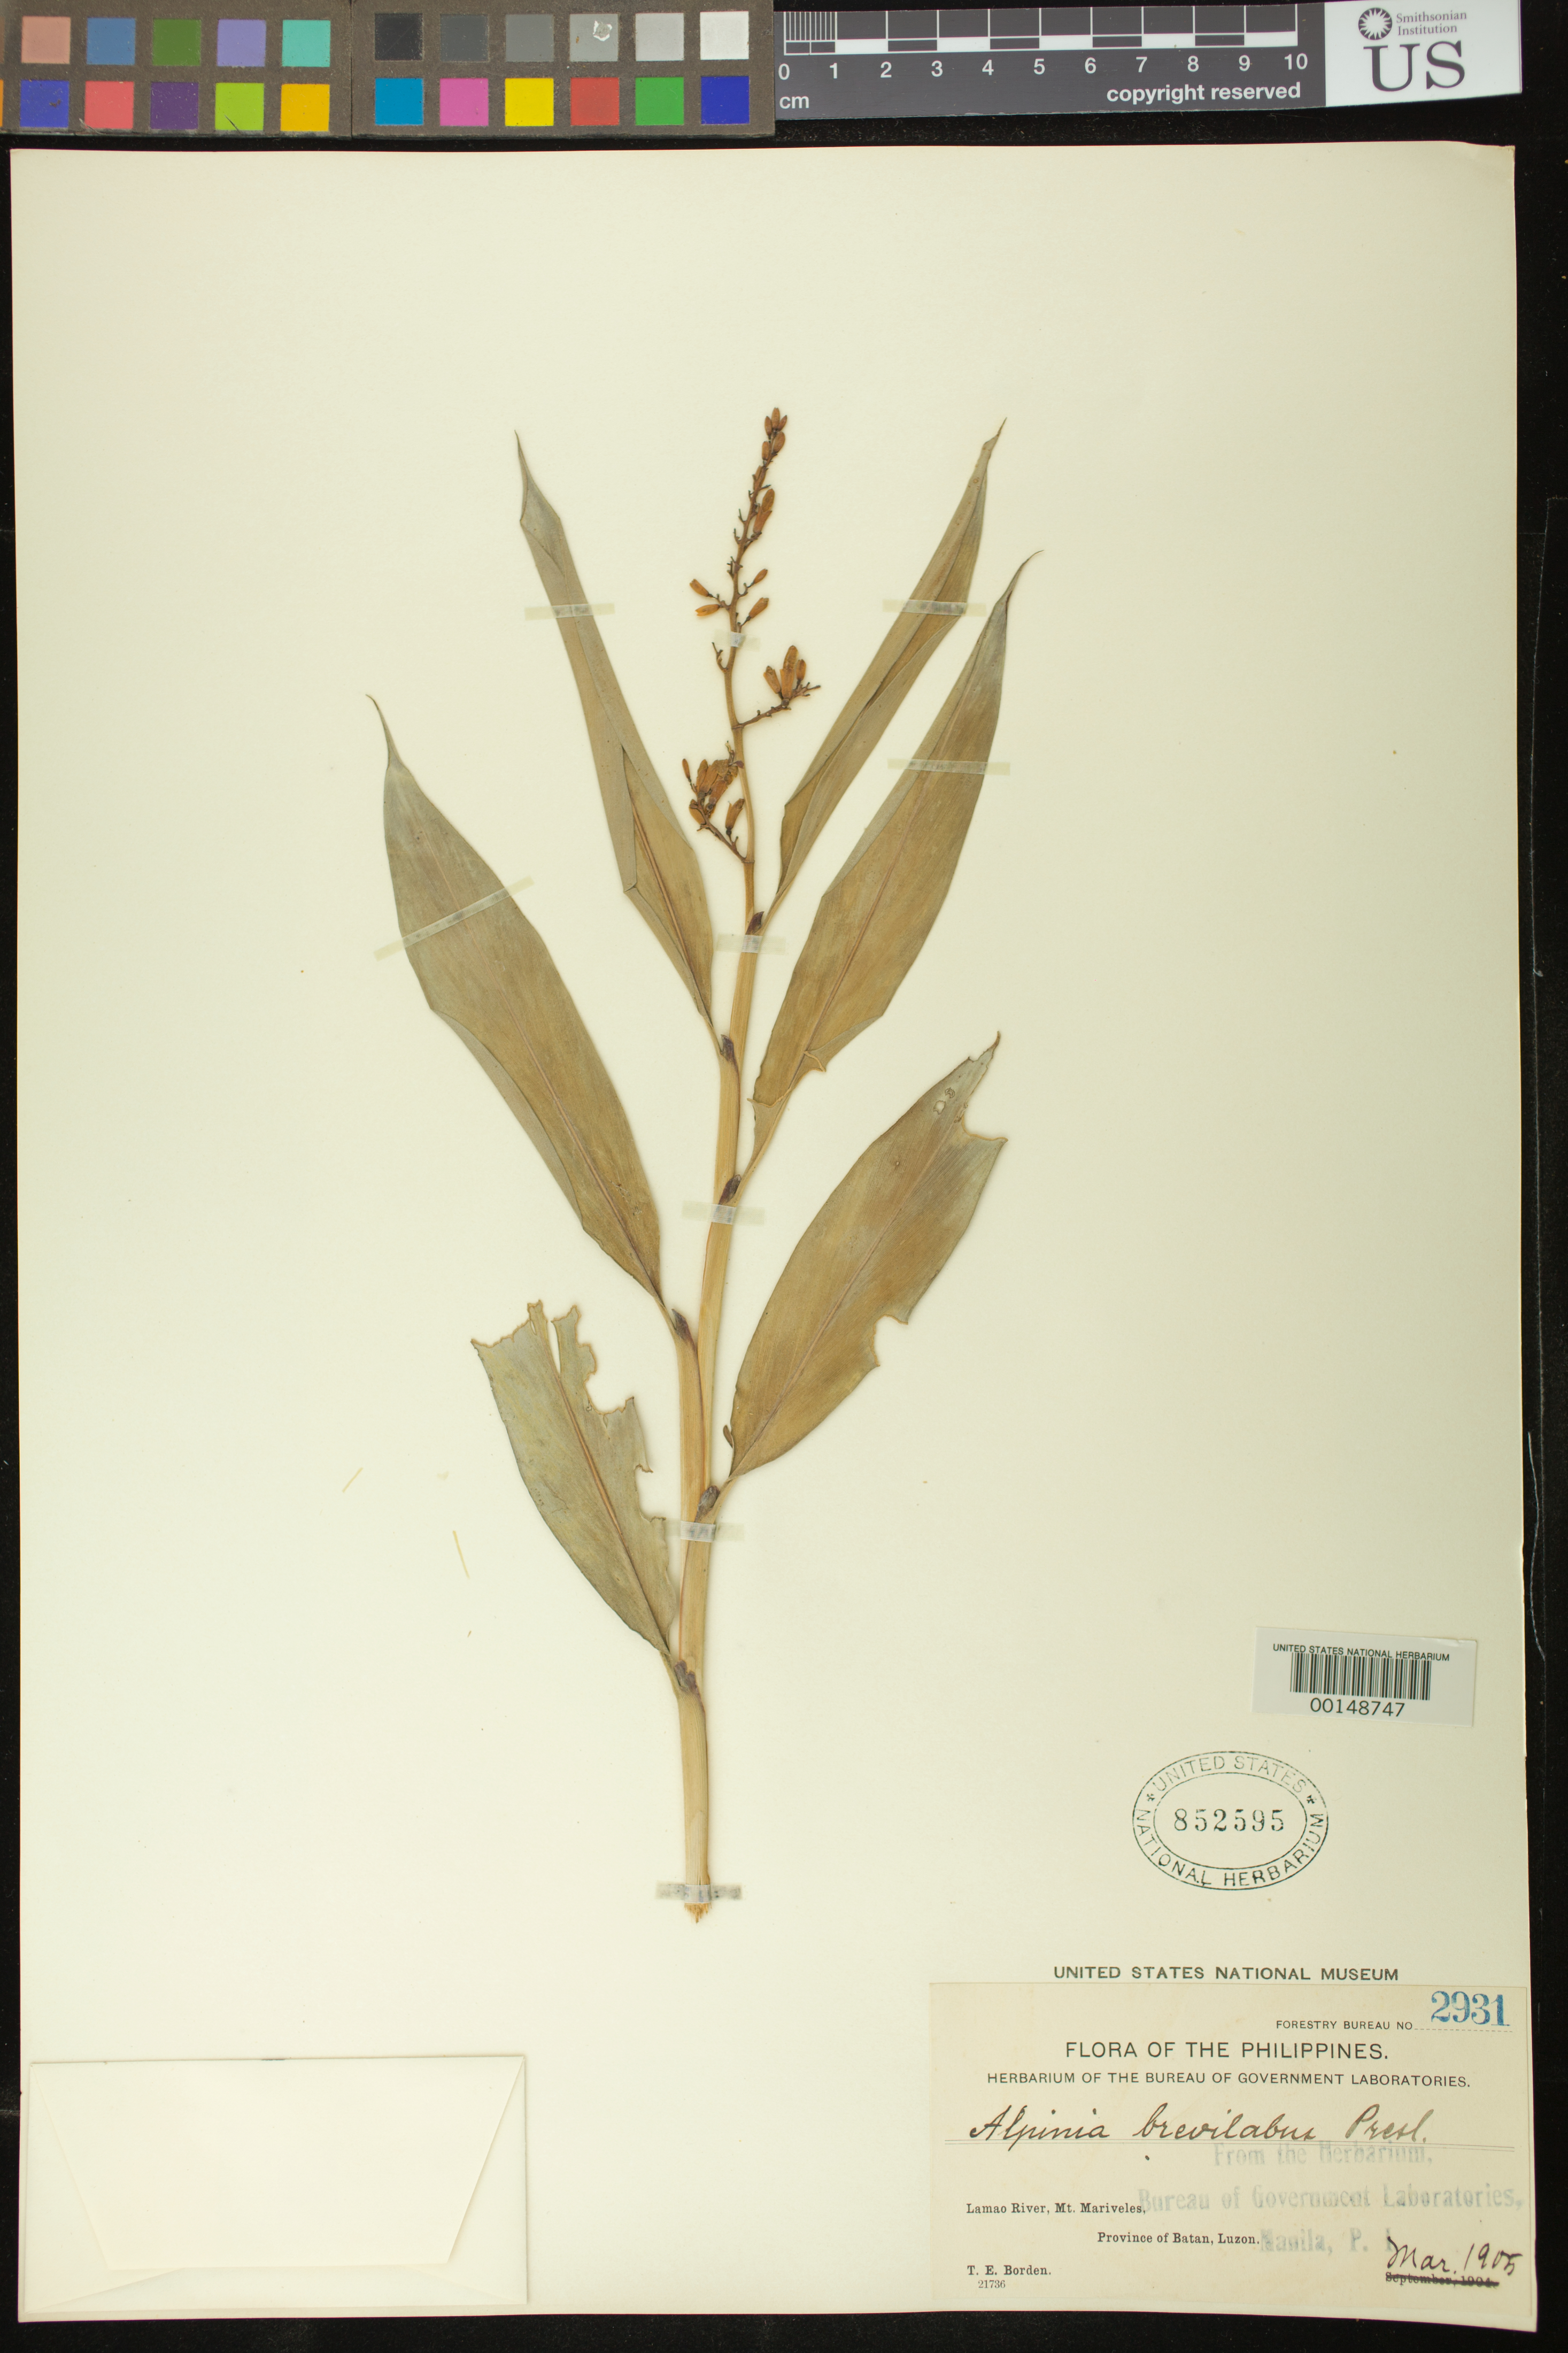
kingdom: Plantae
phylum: Tracheophyta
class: Liliopsida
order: Zingiberales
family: Zingiberaceae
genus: Alpinia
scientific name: Alpinia brevilabris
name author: C. Presl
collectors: T. E. Borden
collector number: For. Bur. 2931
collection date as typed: Mar 1905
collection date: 1905-03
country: Philippines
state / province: Central Luzon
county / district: Bataan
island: Luzon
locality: Lamao river, mt. mariveles, prov of batan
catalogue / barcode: US 852595